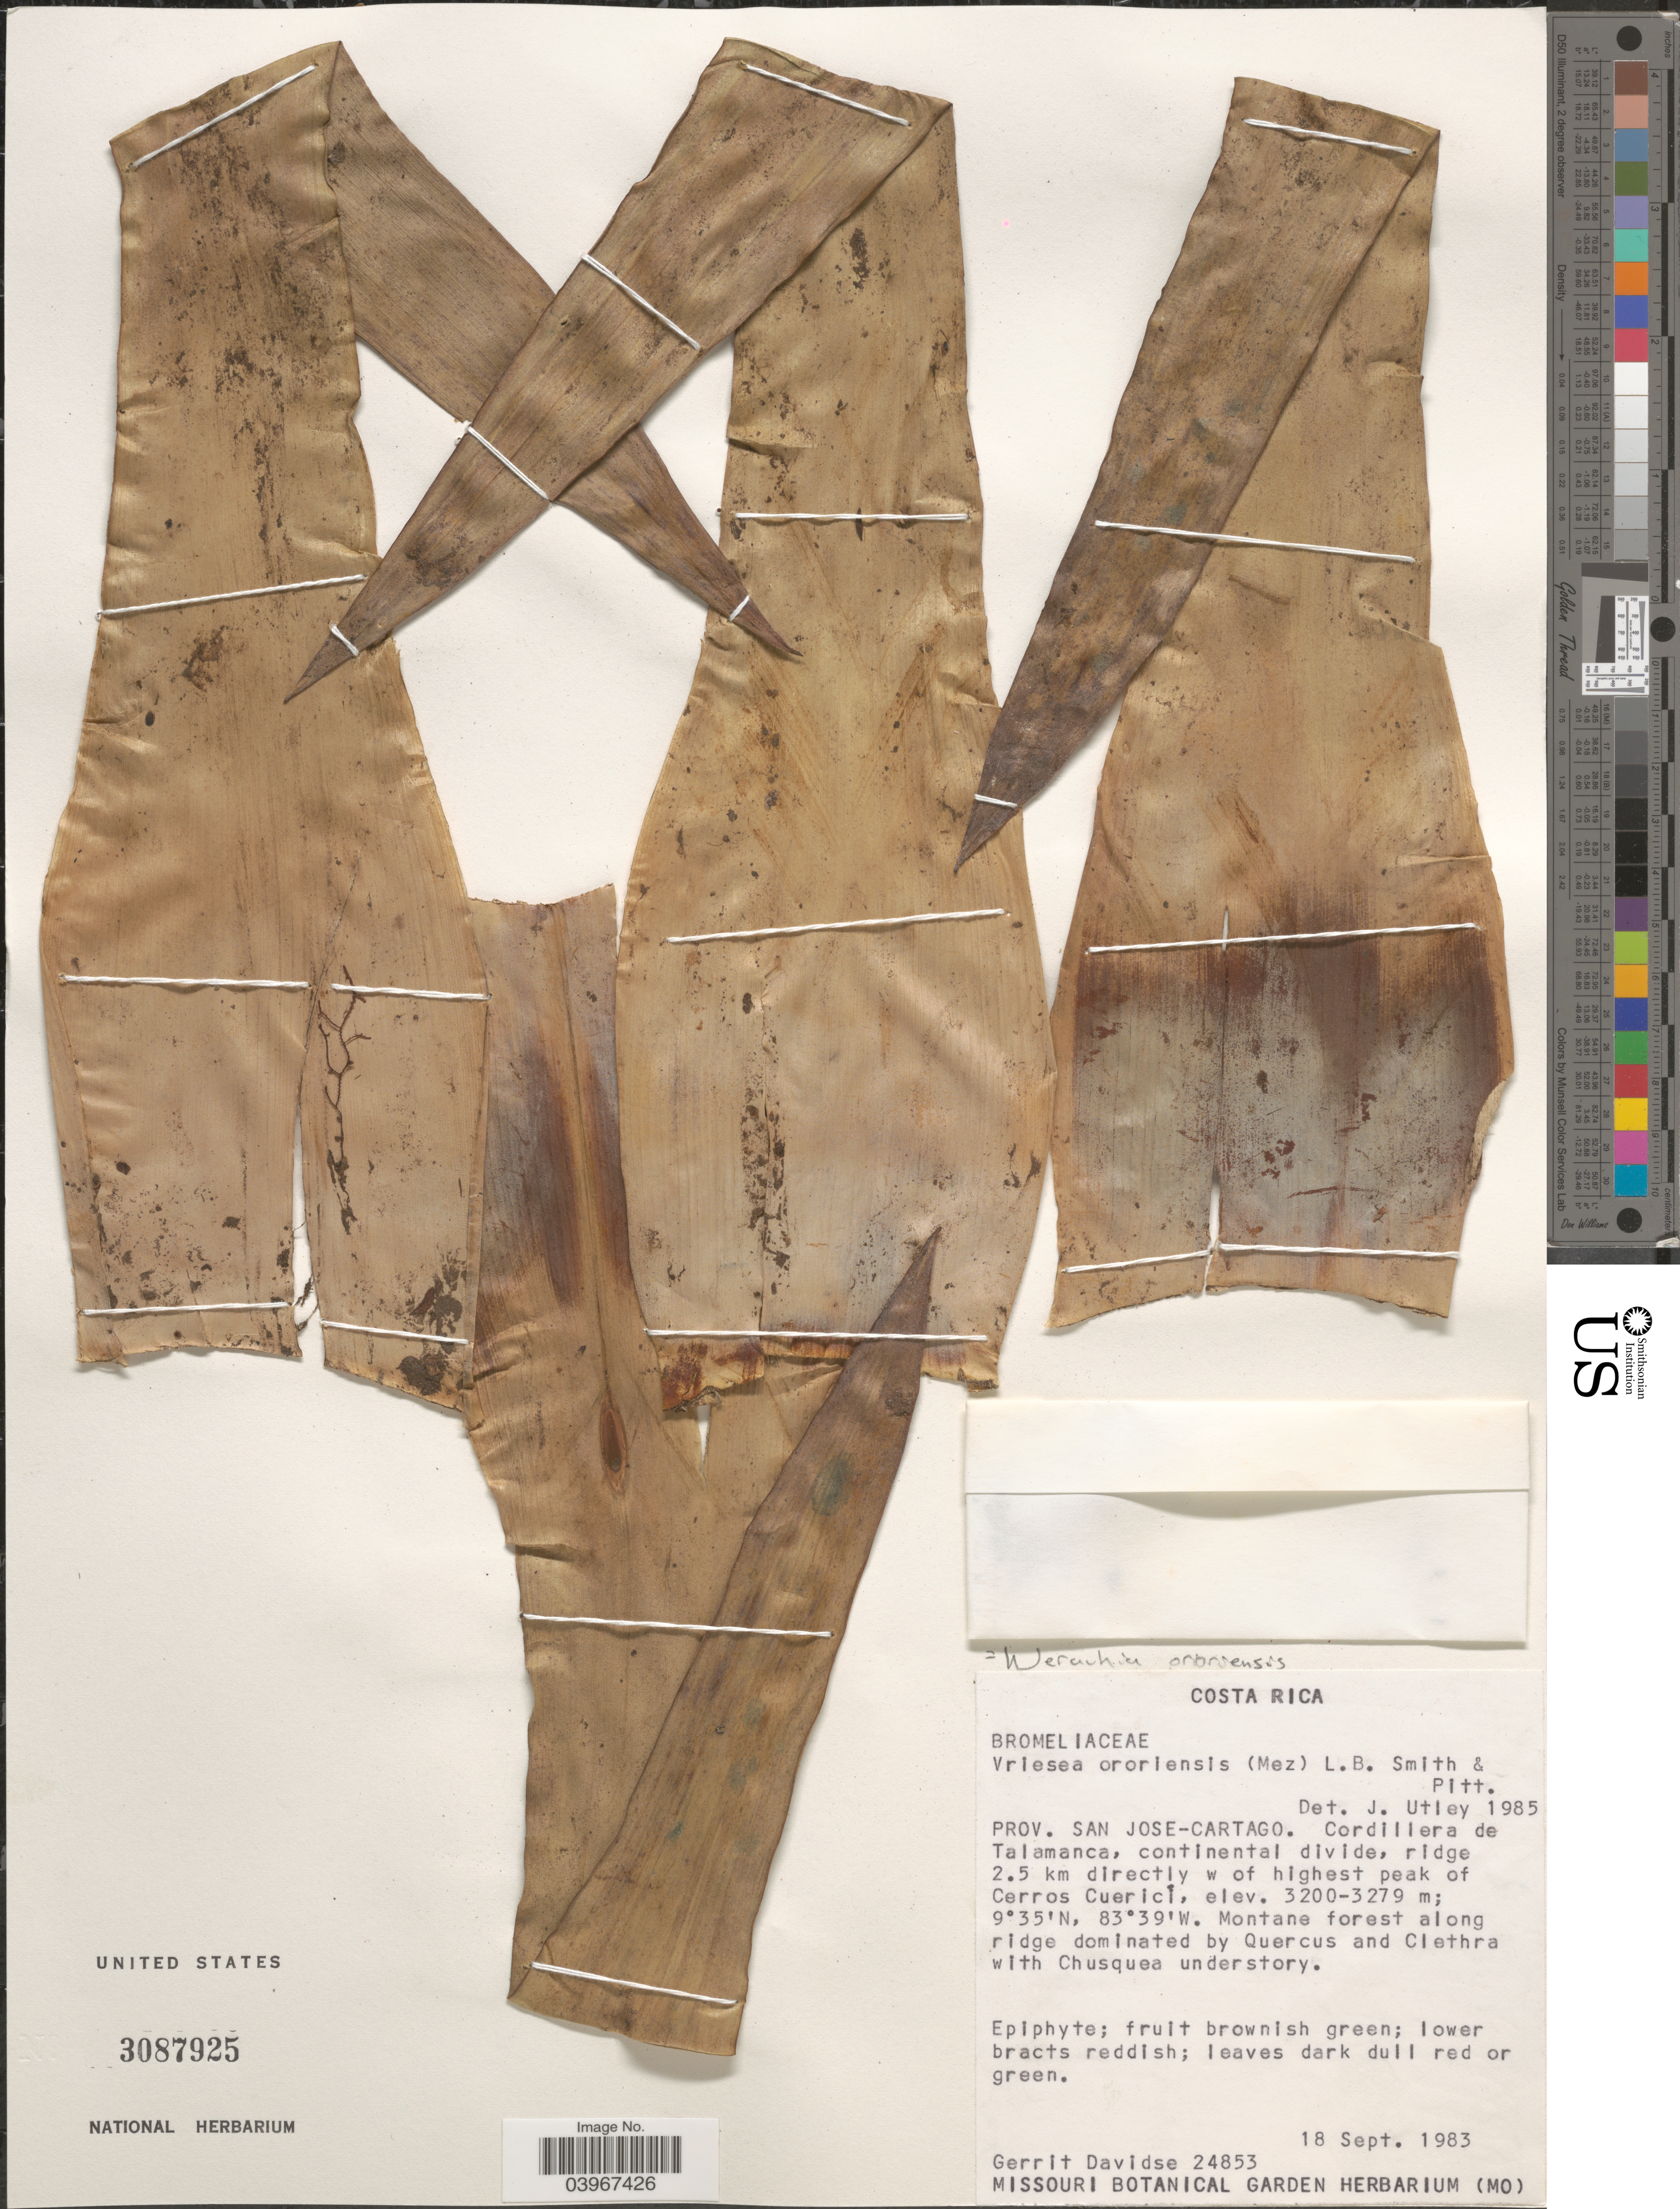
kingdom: Plantae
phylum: Tracheophyta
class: Liliopsida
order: Poales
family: Bromeliaceae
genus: Werauhia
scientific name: Werauhia ororiensis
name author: (Mez) J.R. Grant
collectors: G. Davidse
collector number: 24853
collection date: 1983-09-18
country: Costa Rica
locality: Prov. San Jose-Cartago. Cordillera de Talamanca, continental divide, ridge 2.5 km directly w of highest peak of Cerros Cuerici.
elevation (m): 3200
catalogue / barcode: US 3087925